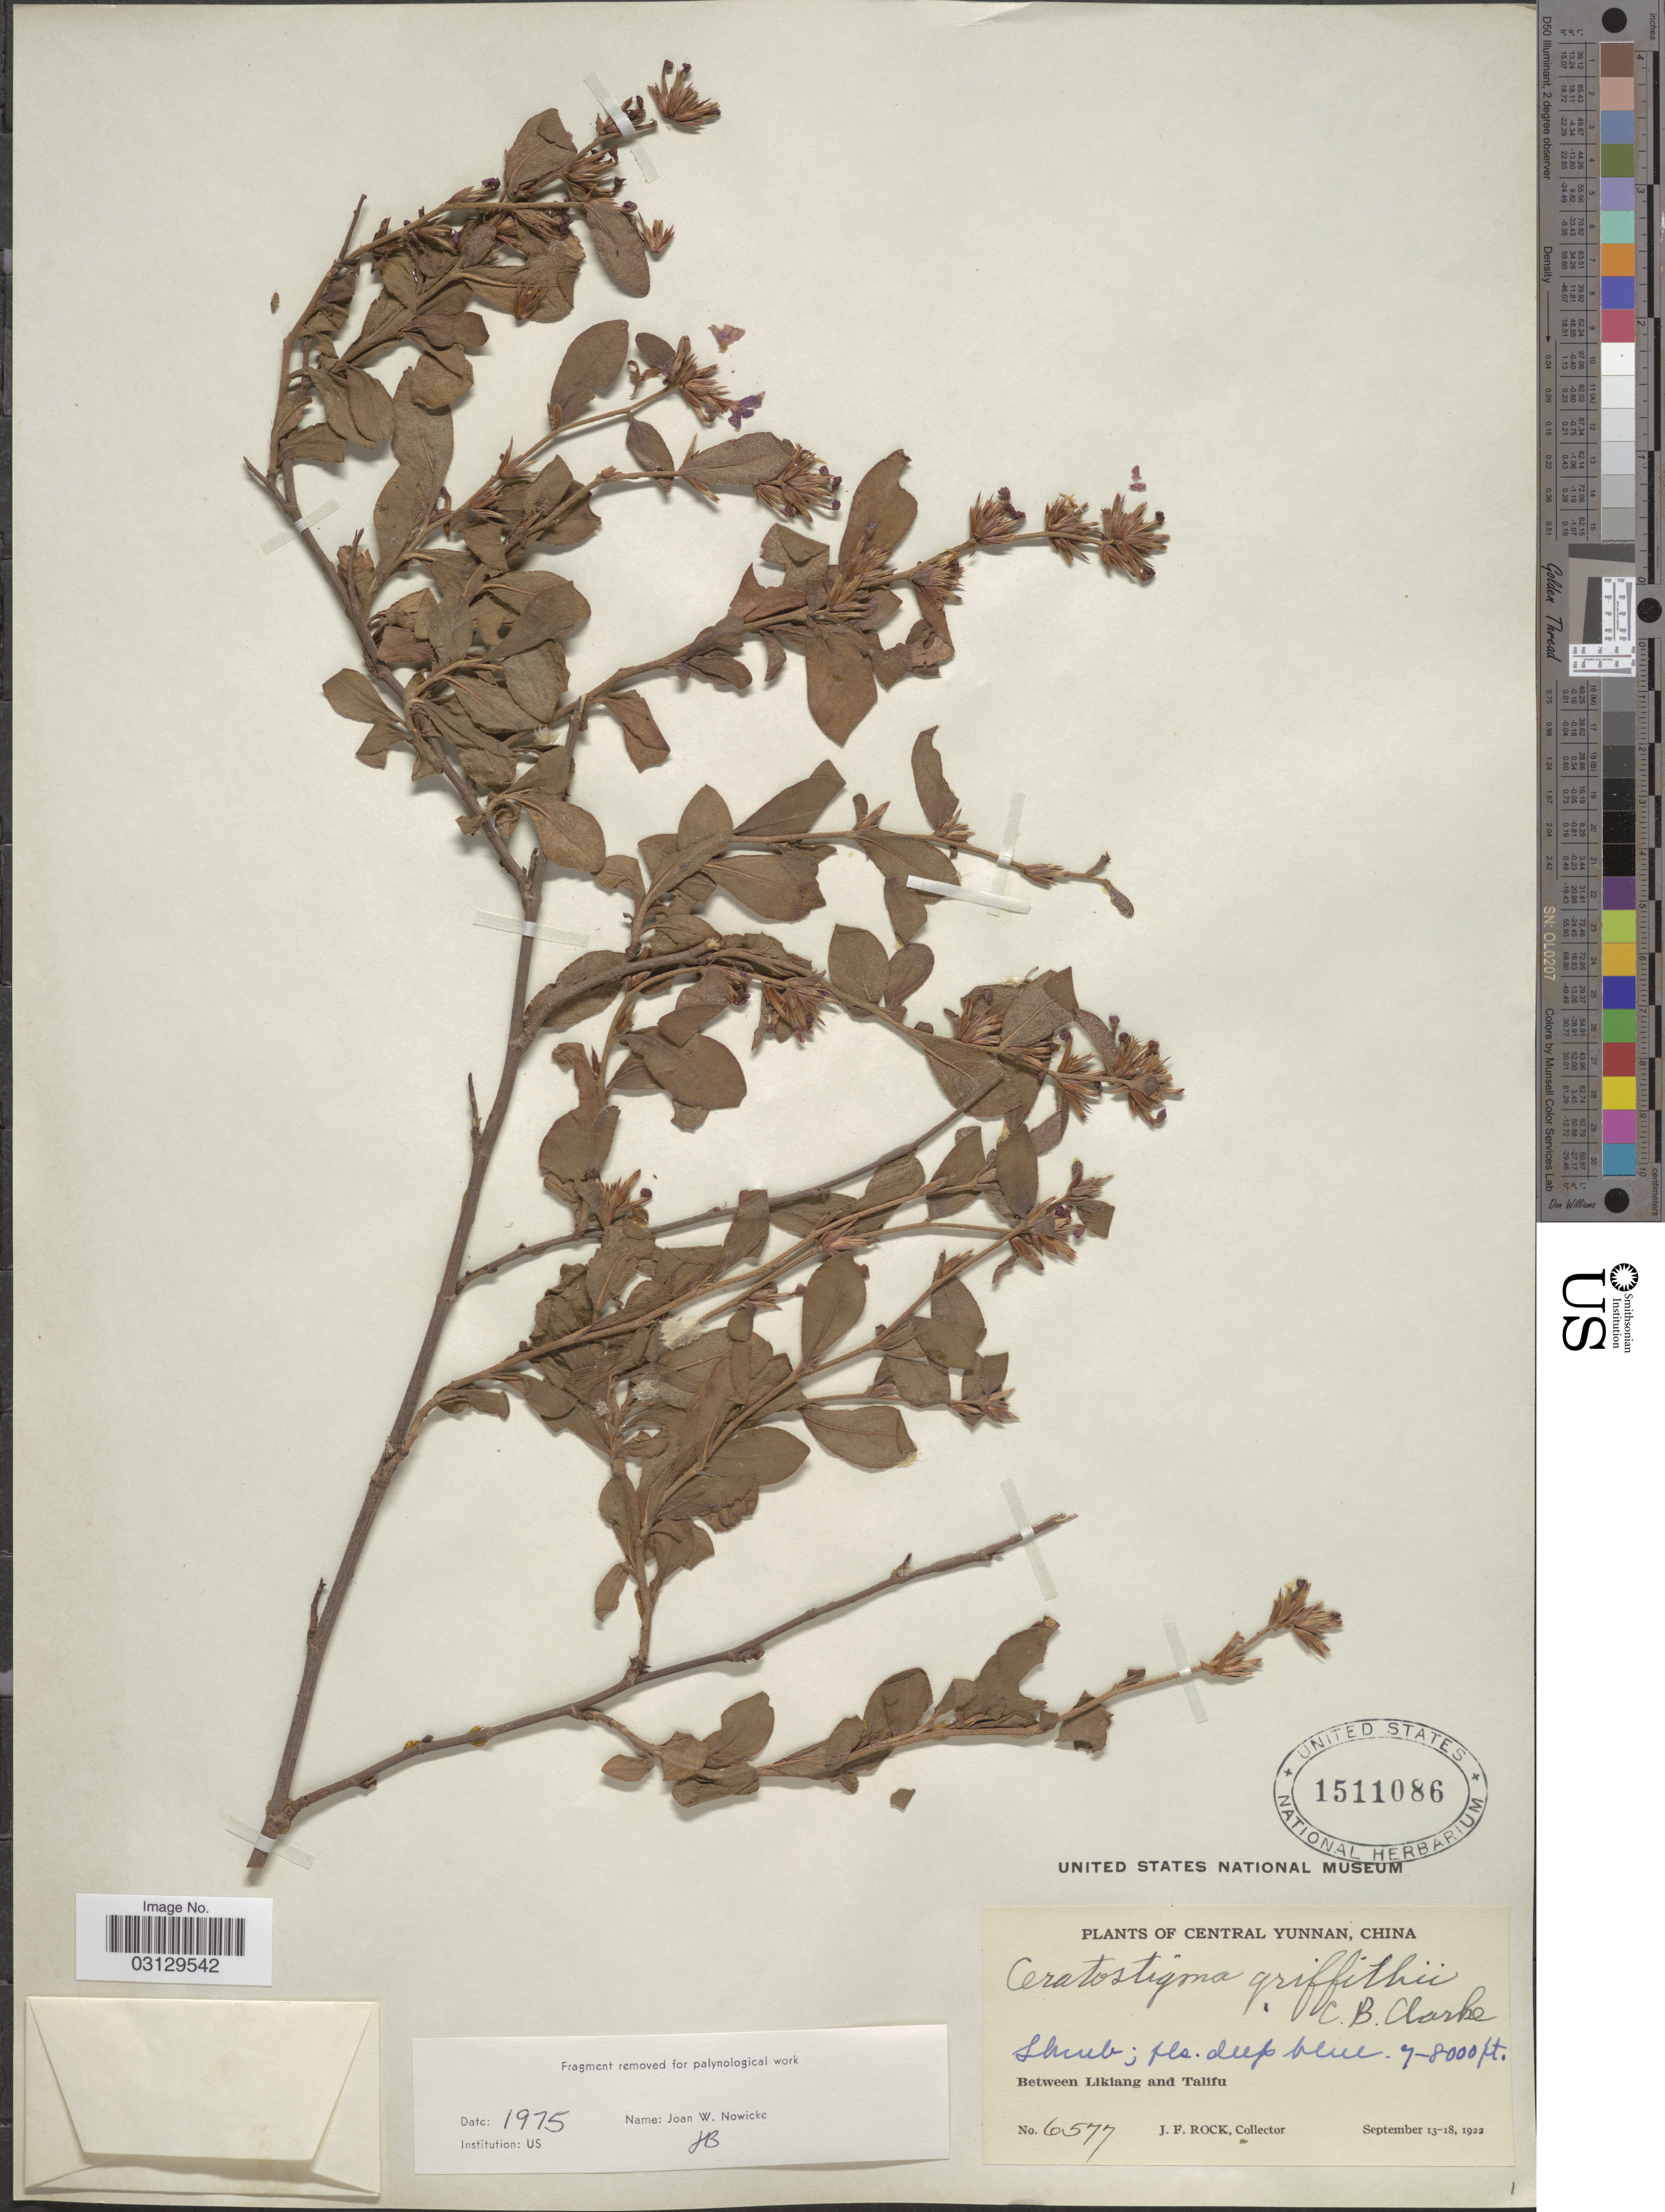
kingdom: Plantae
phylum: Tracheophyta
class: Magnoliopsida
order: Caryophyllales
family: Plumbaginaceae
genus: Ceratostigma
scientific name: Ceratostigma griffithii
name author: C.B. Clarke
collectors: J. Rock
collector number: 6577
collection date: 1922-09-13/1922-09-18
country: China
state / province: Yunnan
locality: Central Yunnan. Between Likiang and Talifu.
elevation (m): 2134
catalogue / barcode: US 1511086